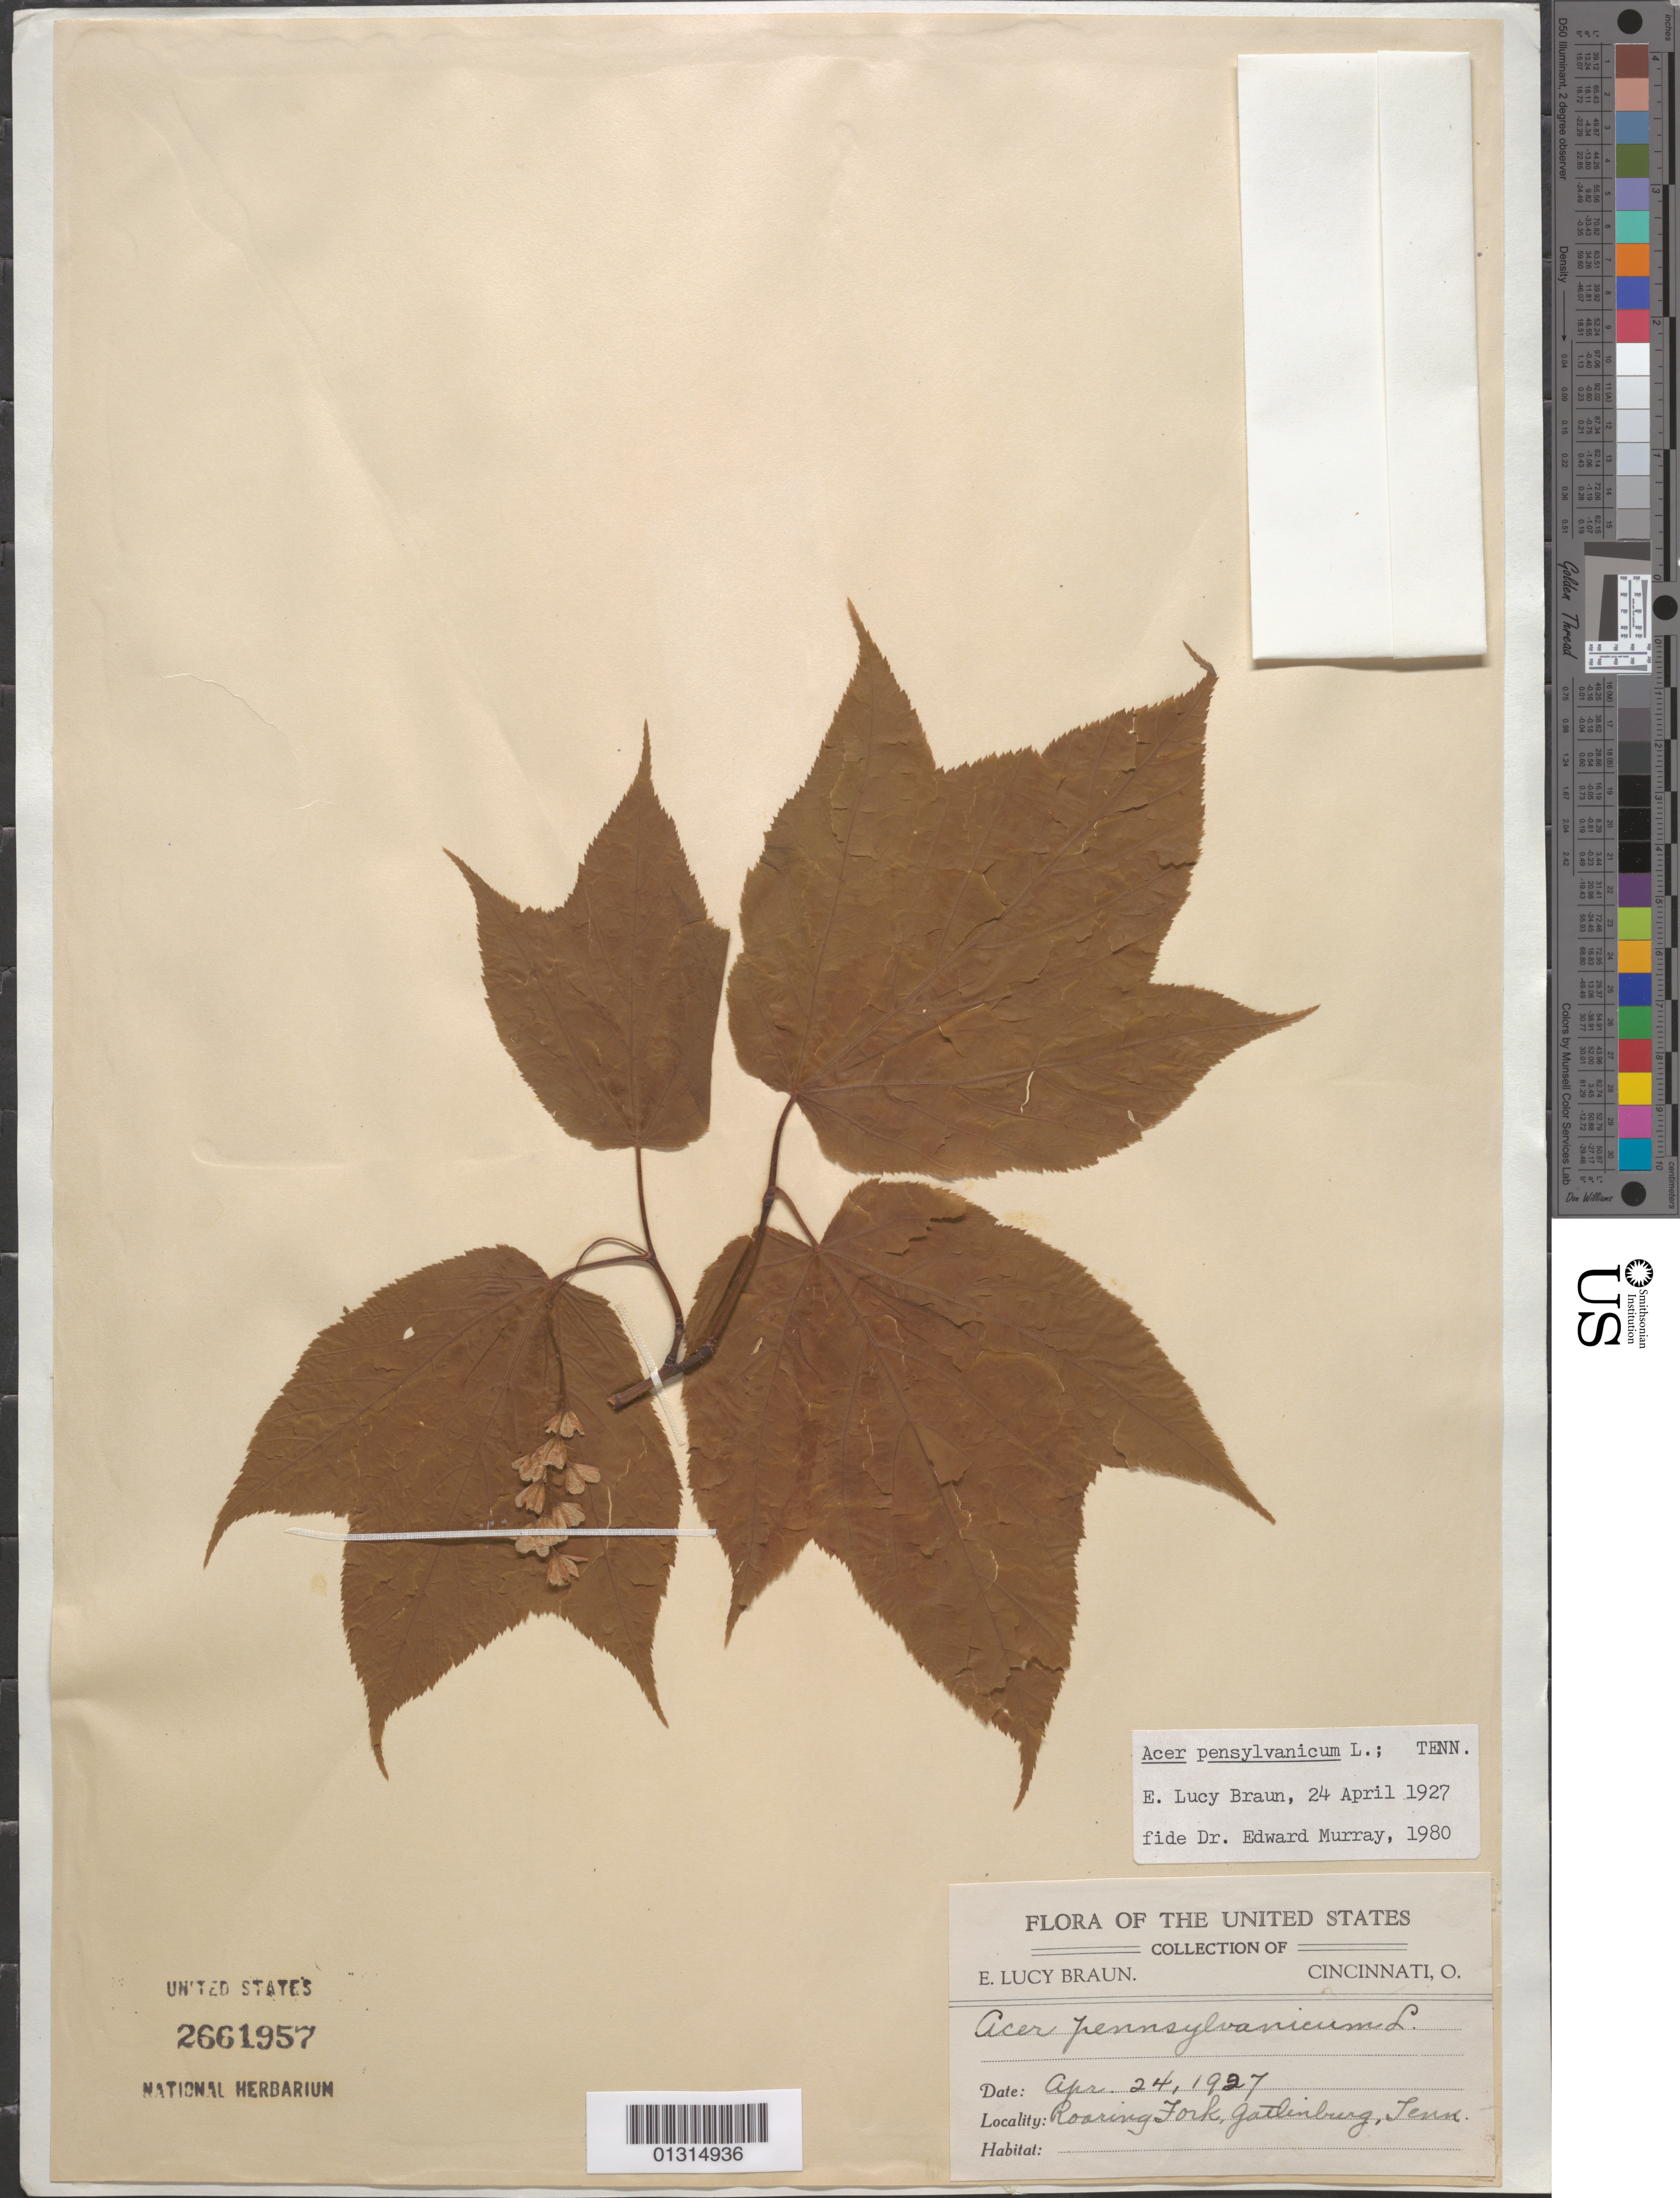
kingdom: Plantae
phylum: Tracheophyta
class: Magnoliopsida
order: Sapindales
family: Sapindaceae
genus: Acer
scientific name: Acer pensylvanicum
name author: L.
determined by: Murray, Edward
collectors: E. L. Braun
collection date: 1927-04-24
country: United States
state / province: Tennessee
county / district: Sevier County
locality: Roaring Fork, Gatlinburg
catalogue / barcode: US 2661957